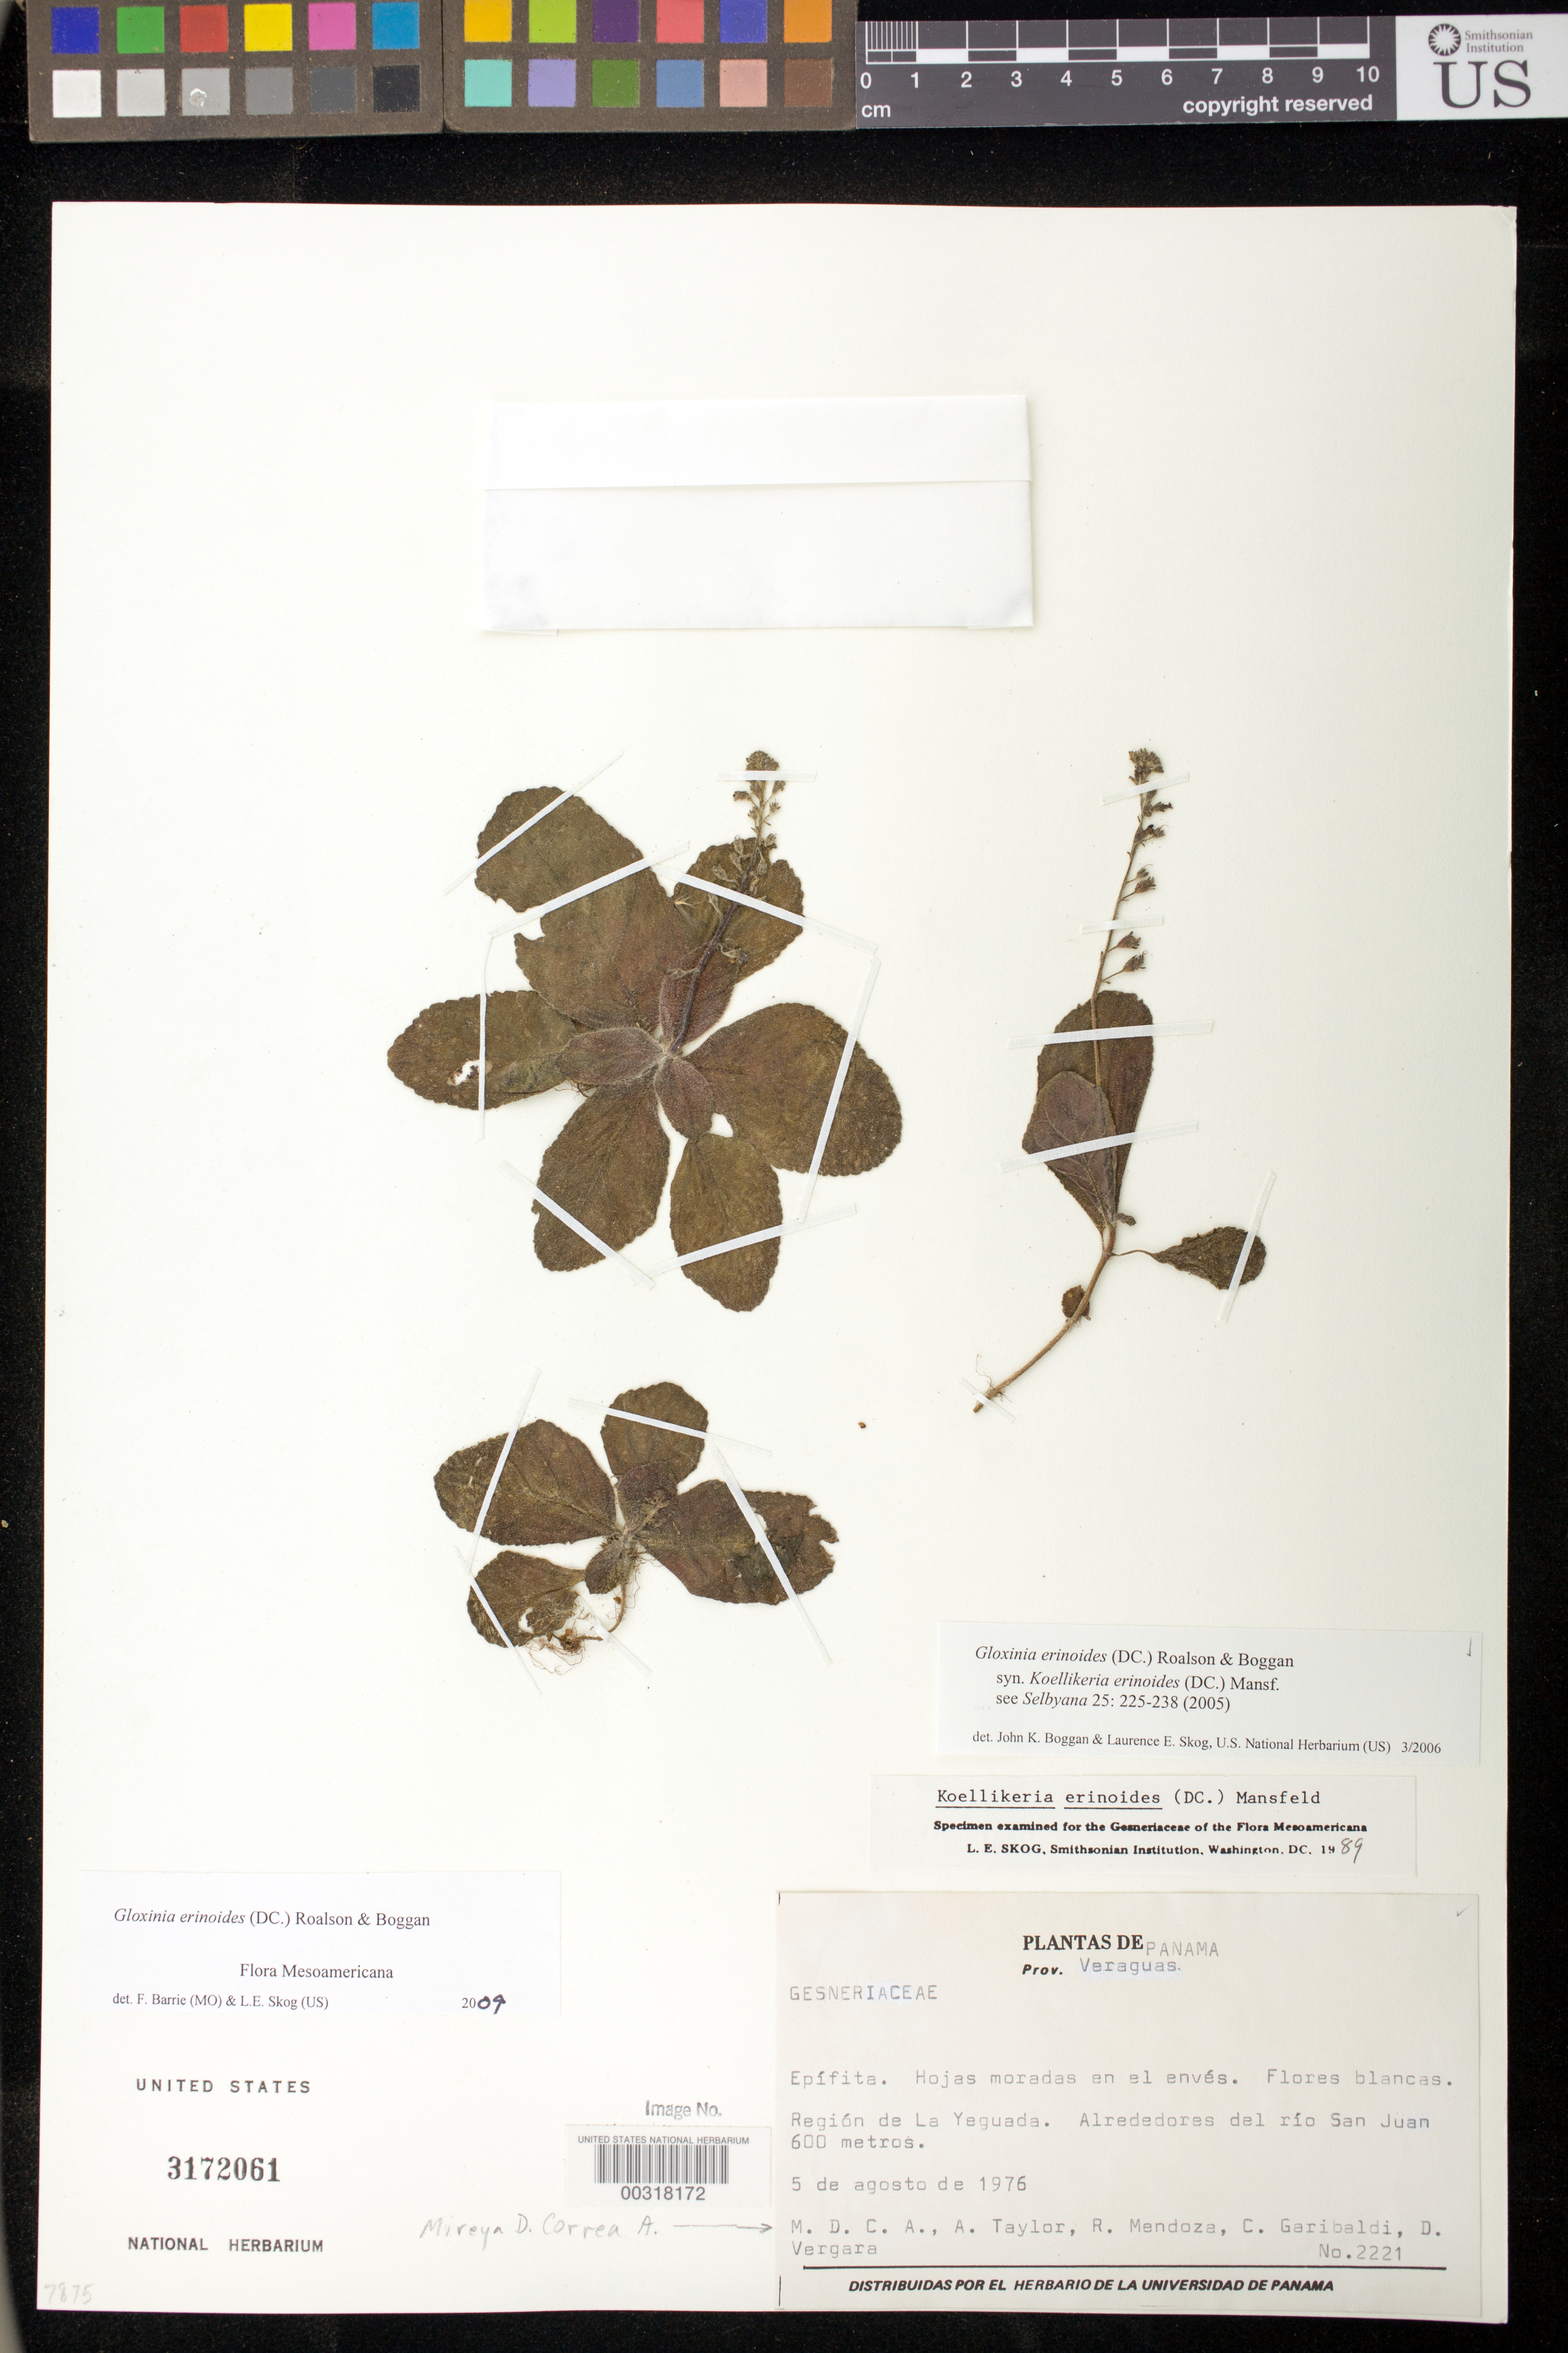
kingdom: Plantae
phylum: Tracheophyta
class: Magnoliopsida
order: Lamiales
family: Gesneriaceae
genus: Gloxinia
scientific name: Gloxinia erinoides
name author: (DC.) Roalson & Boggan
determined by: Boggan, J. K.; Skog, L. E.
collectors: M. D. Corrêa-A., A. Taylor, R. Mendoza, C. Garibaldi & D. Vergara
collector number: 2221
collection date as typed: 05 Aug 1976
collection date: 1976-08-05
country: Panama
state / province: Veraguas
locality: Region of La Yeguada, vicinity of Rio San Juan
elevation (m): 600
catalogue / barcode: US 3172061